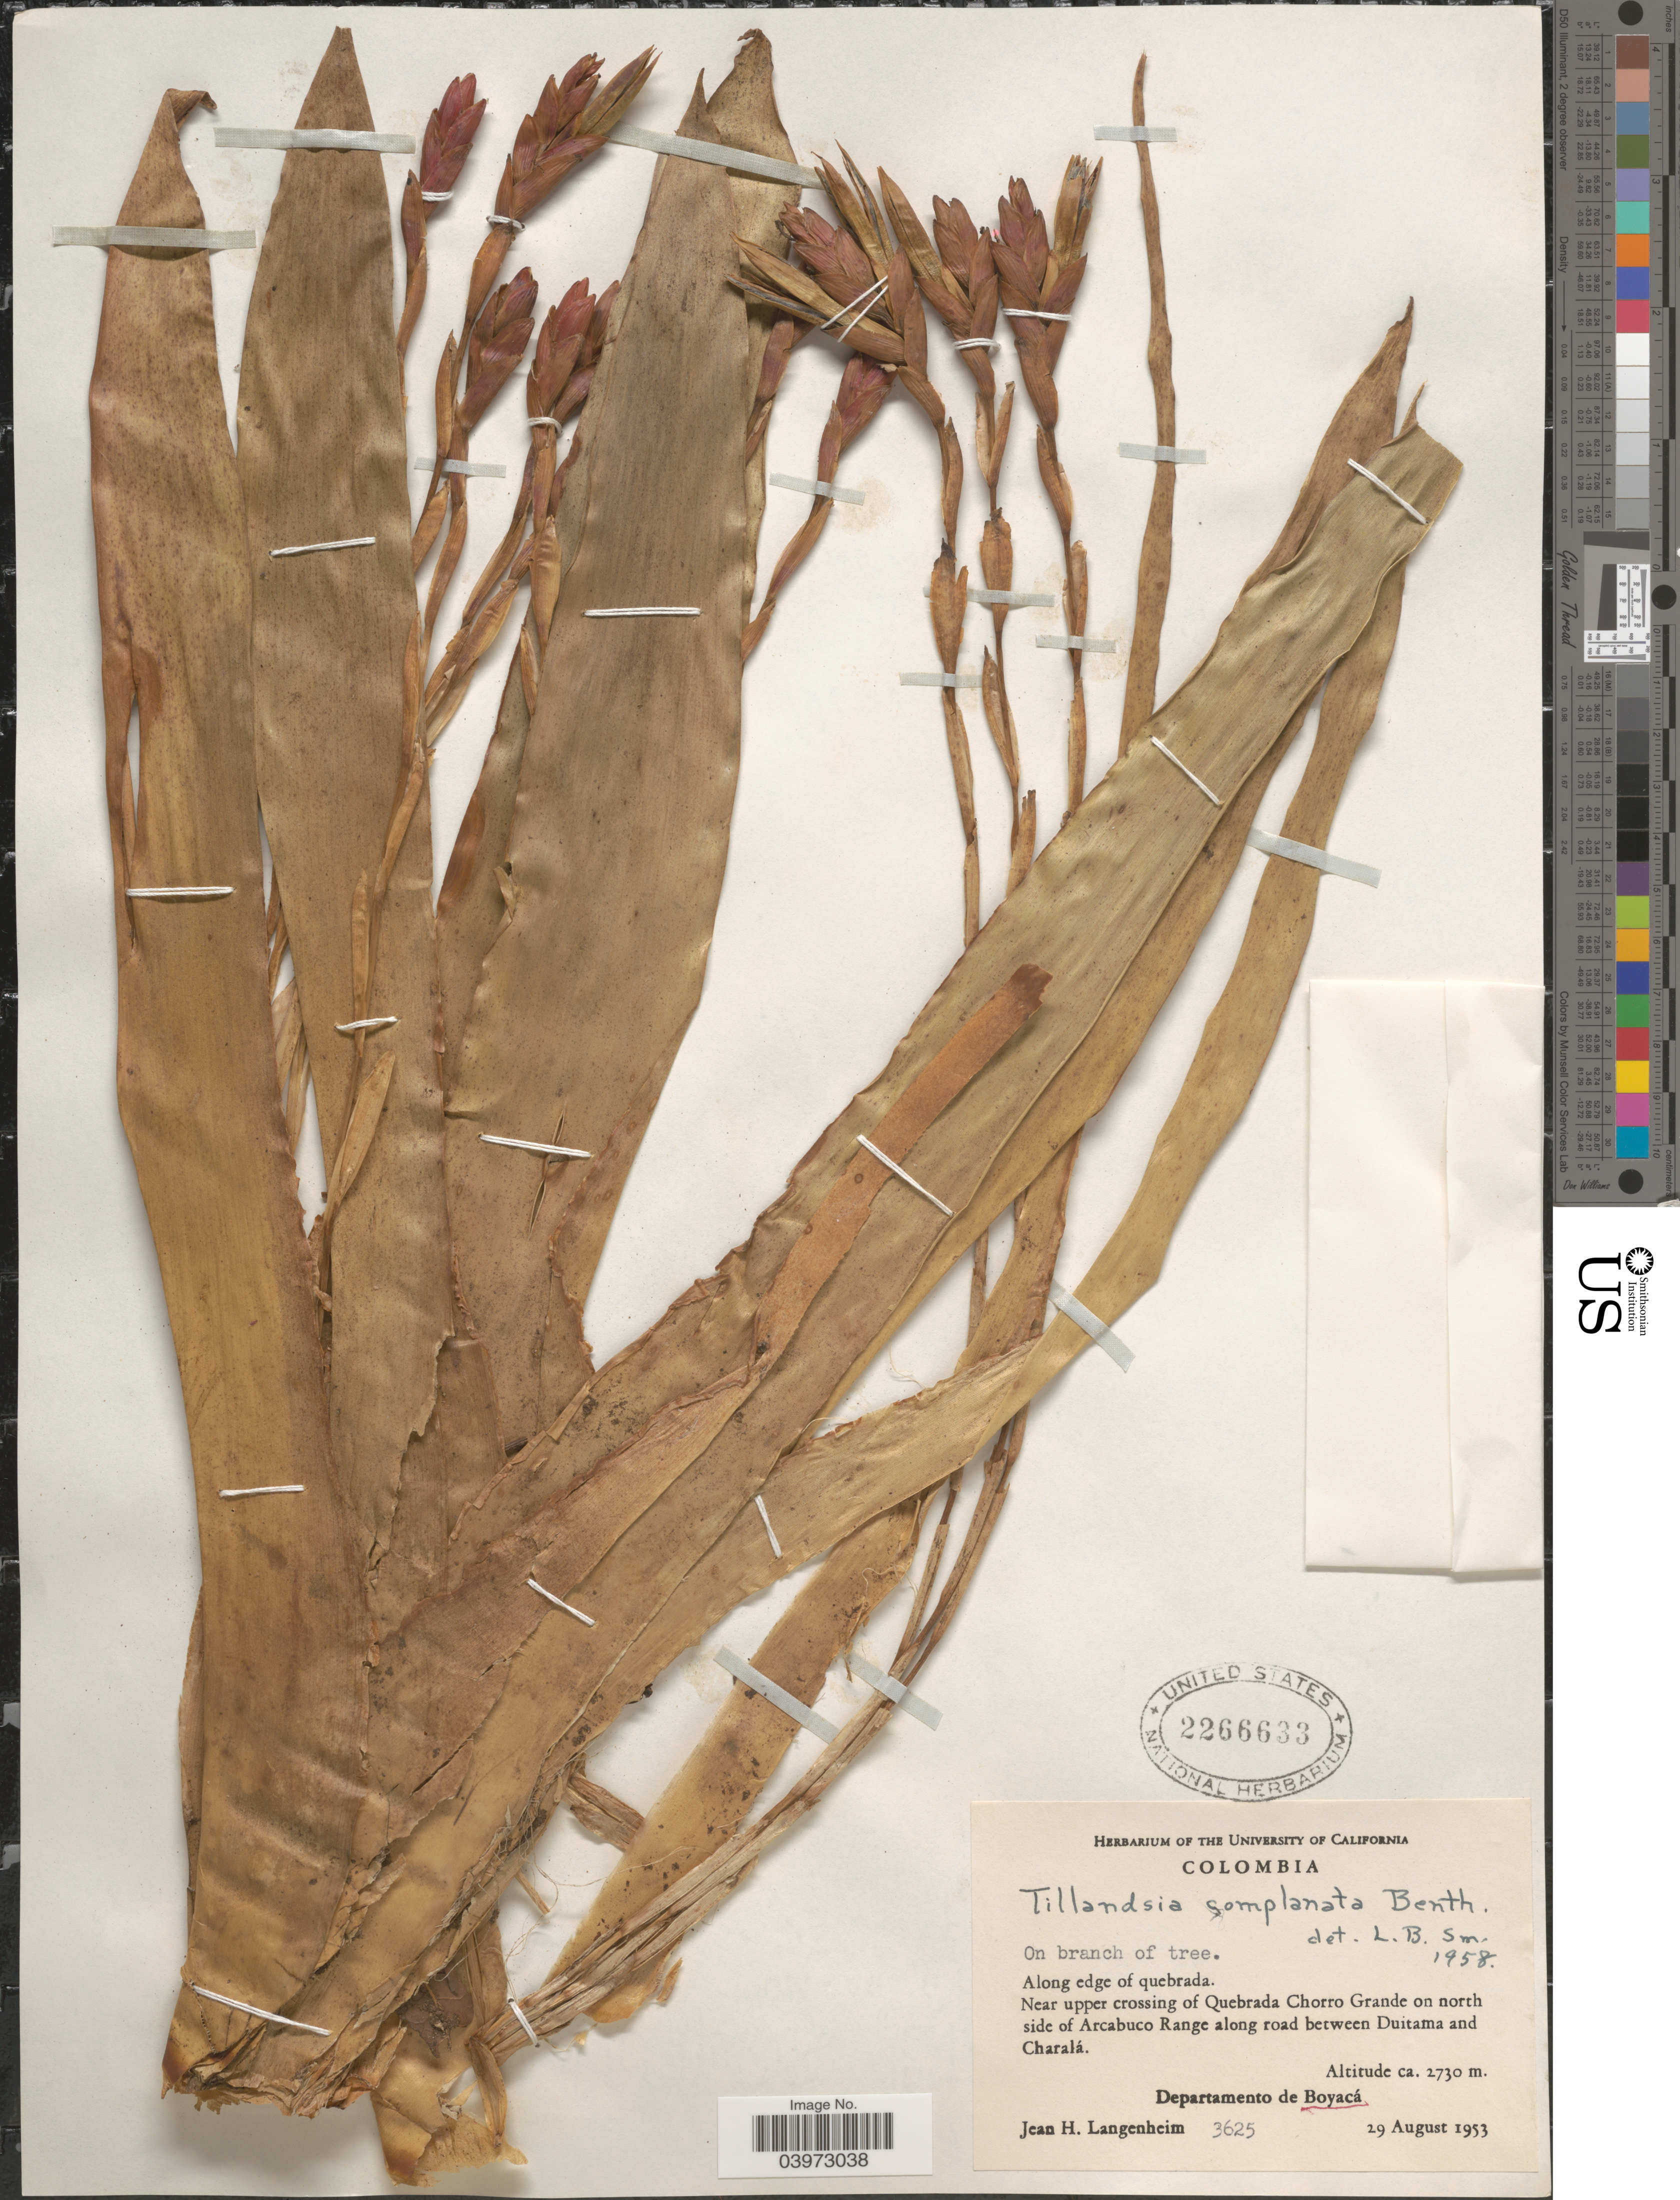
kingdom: Plantae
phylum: Tracheophyta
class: Liliopsida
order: Poales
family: Bromeliaceae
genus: Tillandsia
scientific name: Tillandsia complanata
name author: Benth.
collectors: J. H. Langenheim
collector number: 3625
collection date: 1953-08-29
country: Colombia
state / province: Boyacá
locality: Near upper crossing of Quebrada Chorro Grande on north side of Arcabuco Range along road between Duitama and Charalá. Departamento de Boyacá.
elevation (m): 2730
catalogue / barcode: US 2266633